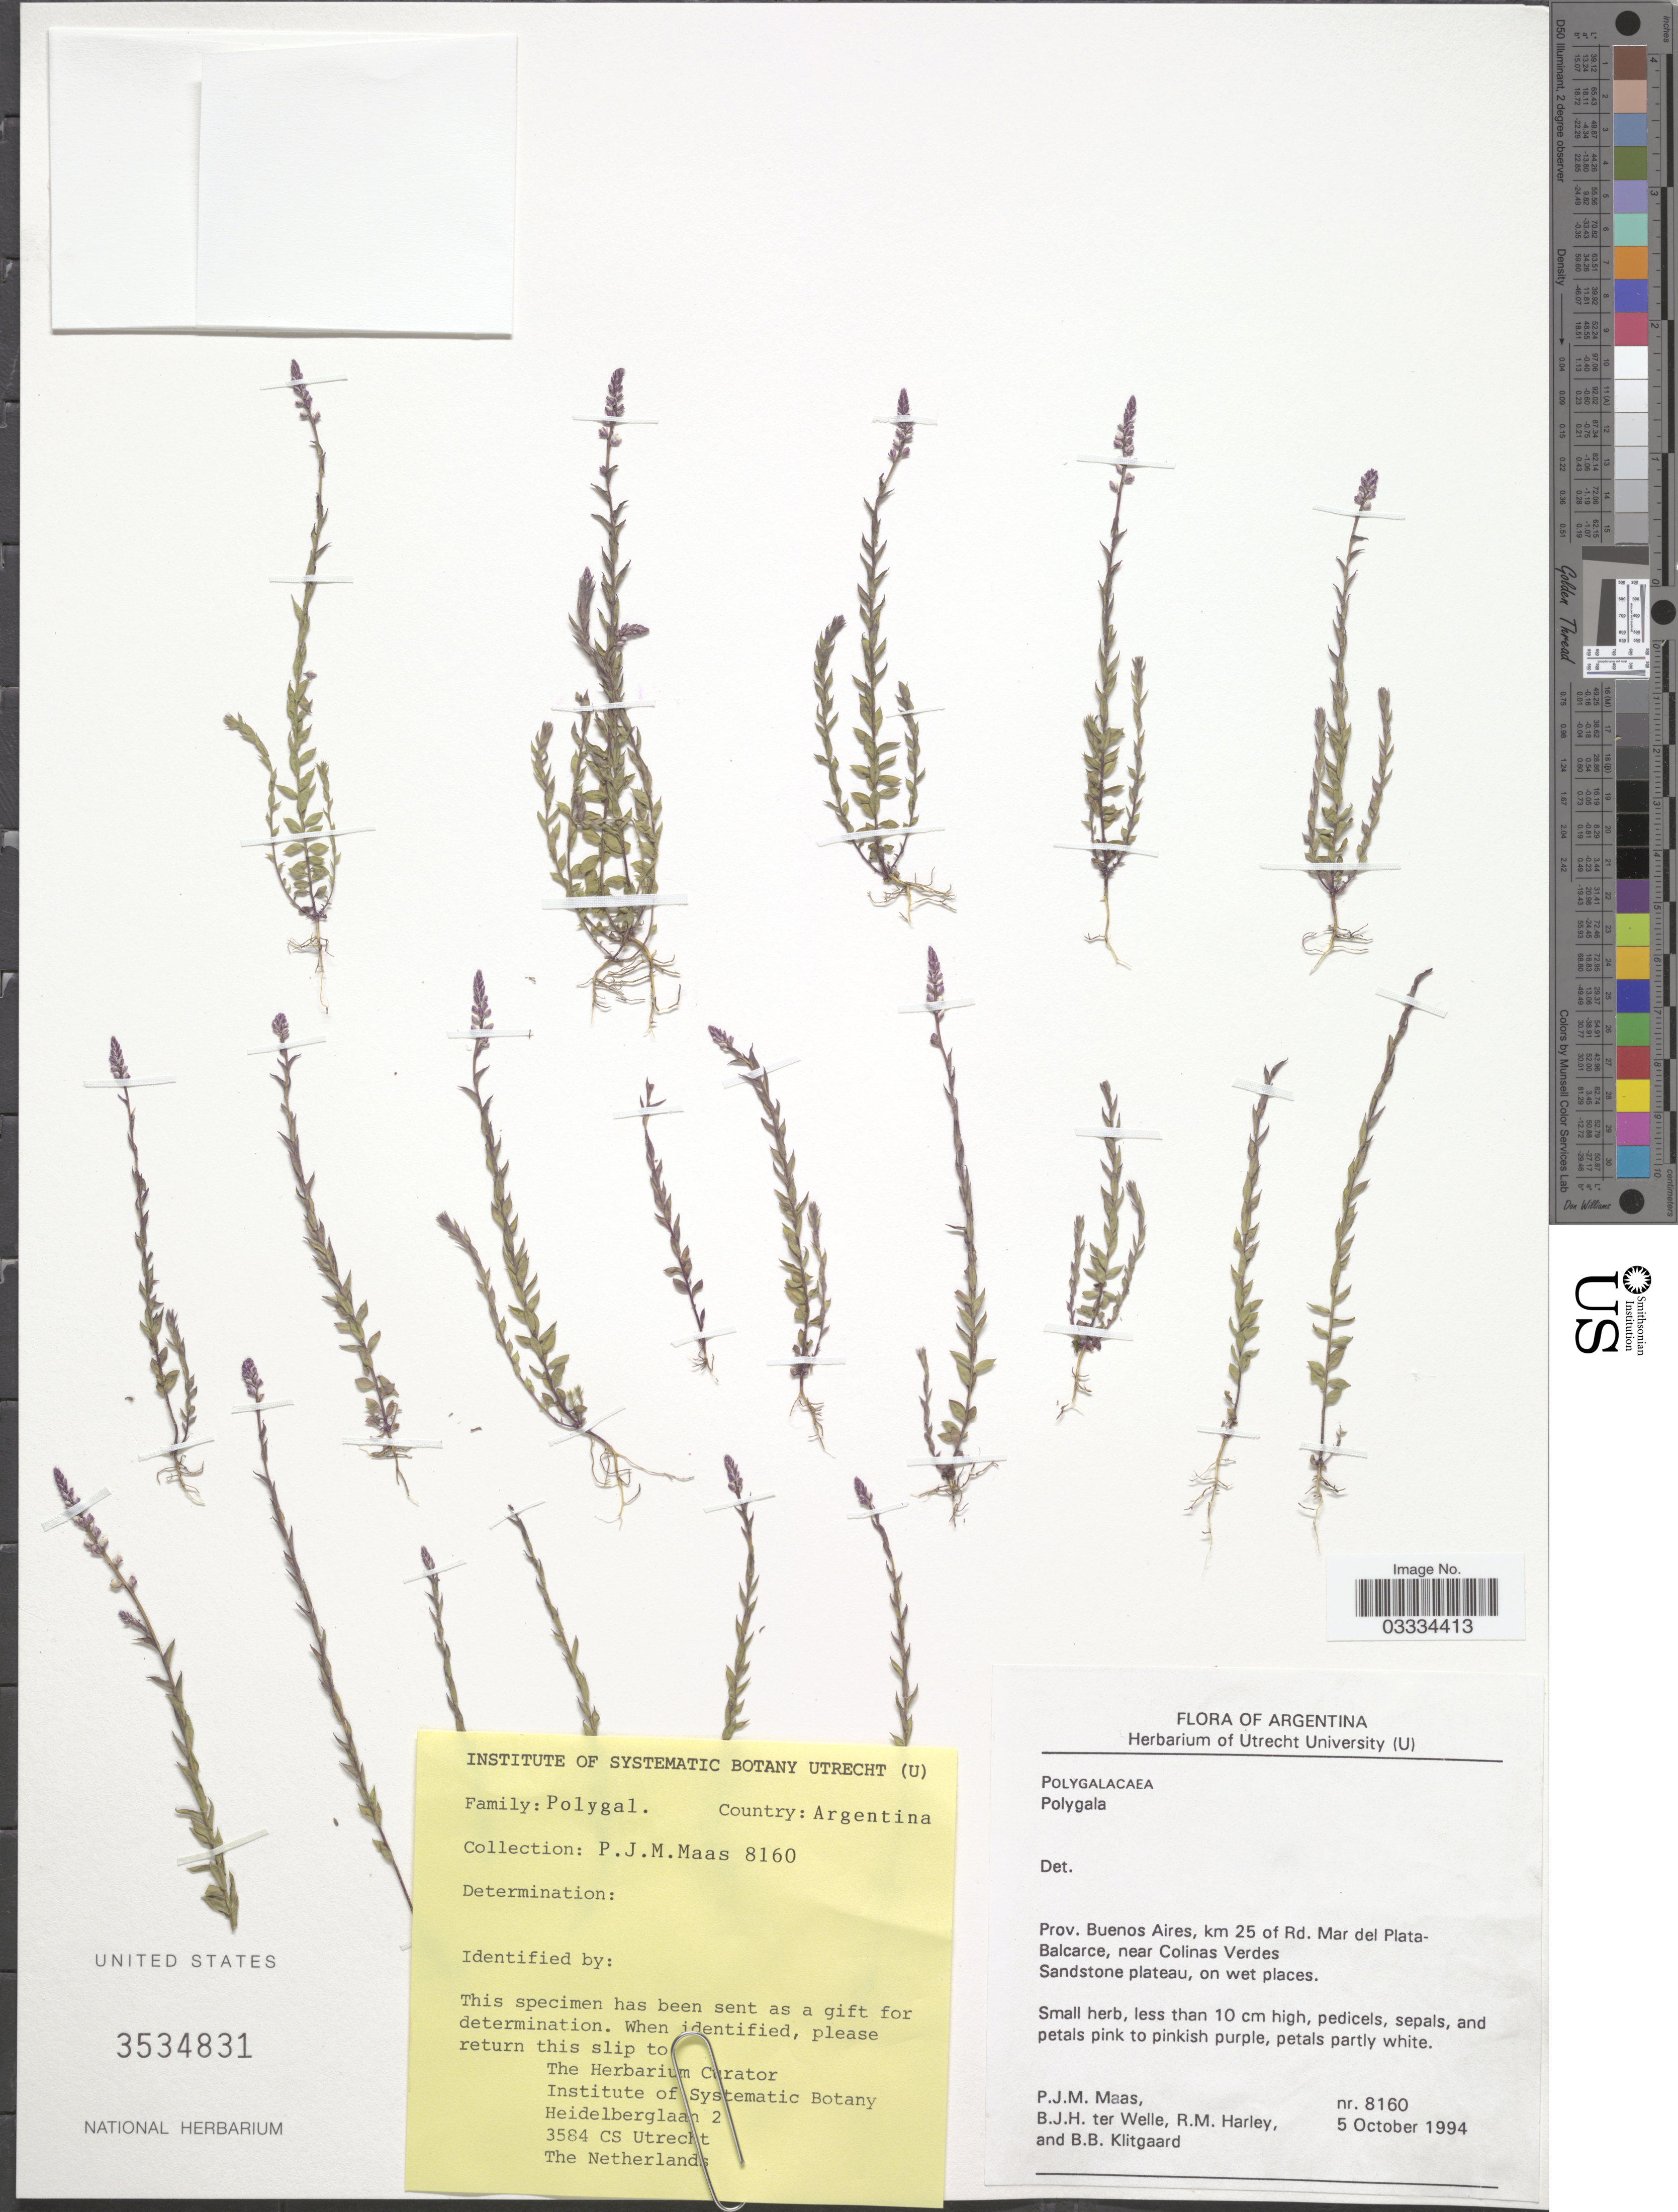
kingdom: Plantae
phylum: Tracheophyta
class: Magnoliopsida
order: Fabales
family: Polygalaceae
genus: Polygala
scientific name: Polygala sp.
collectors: P. Maas, B. Welle, R. M. Harley & B. B. Klitgaard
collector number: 8160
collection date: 1994-10-05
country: Argentina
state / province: Buenos Aires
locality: Km 25 of Rd. Mar del Plata-Balcarce, near Colinas Verdes.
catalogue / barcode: US 3534831